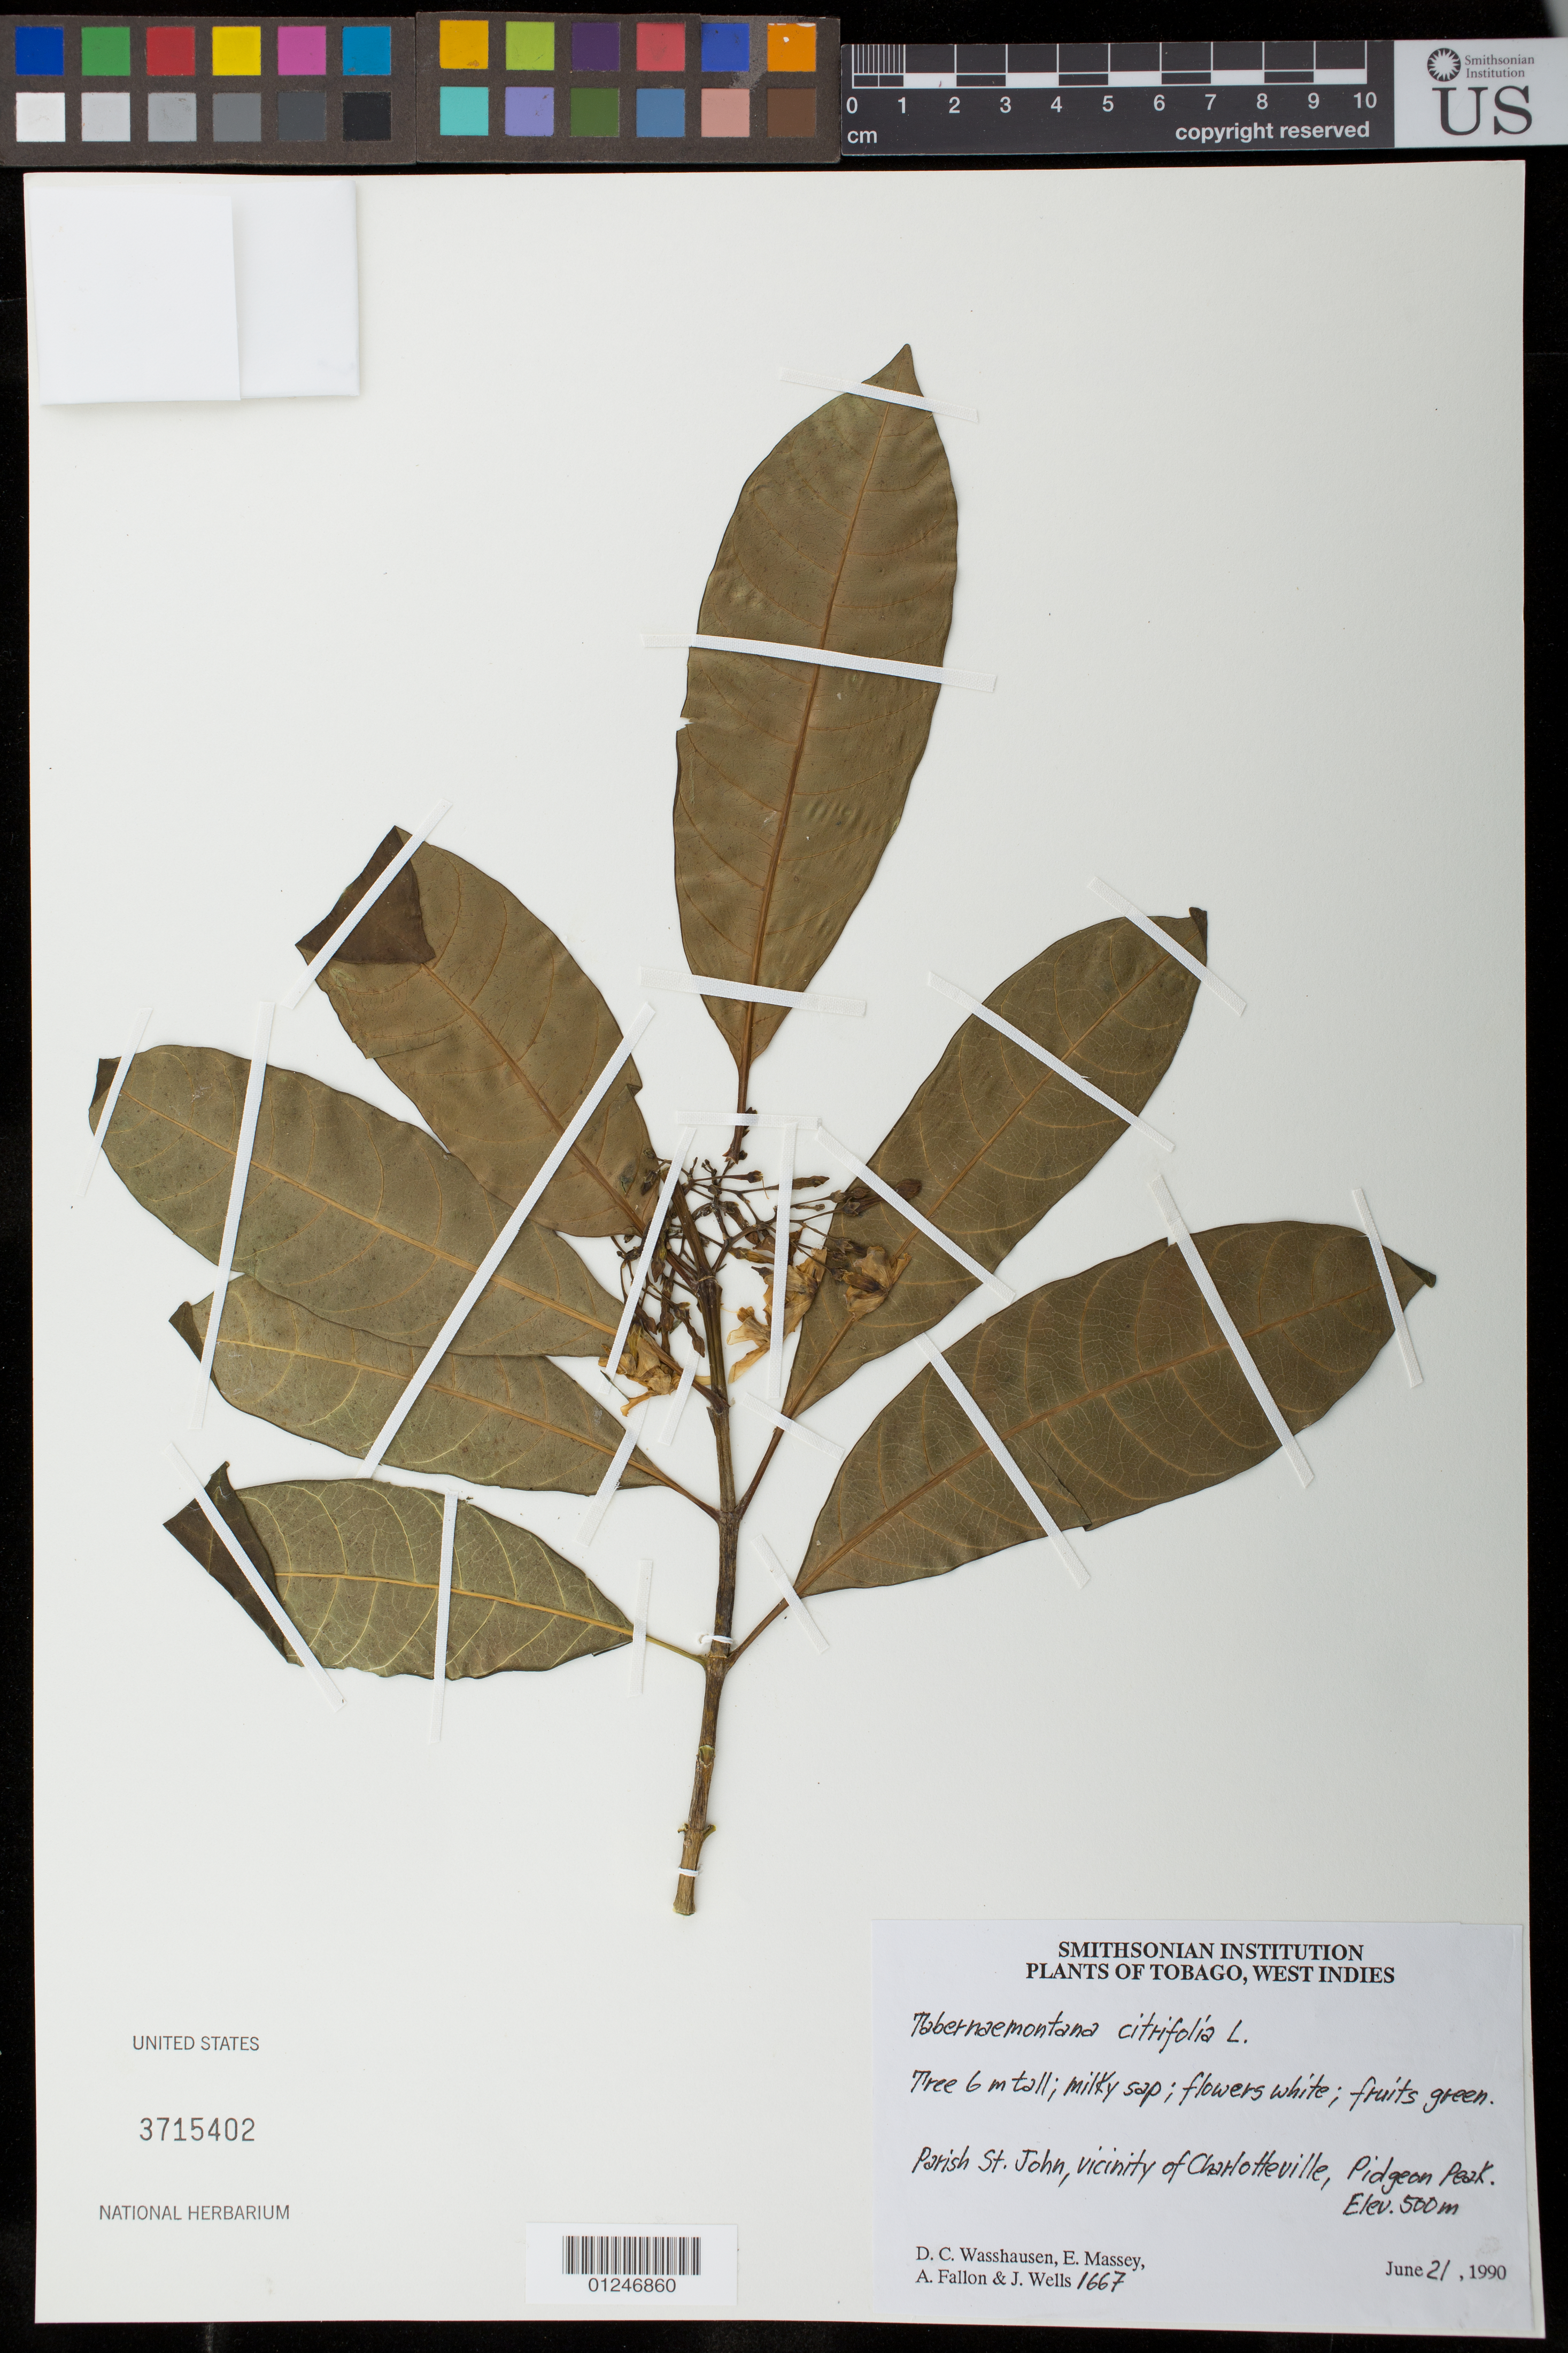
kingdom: Plantae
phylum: Tracheophyta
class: Magnoliopsida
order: Gentianales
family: Apocynaceae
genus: Tabernaemontana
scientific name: Tabernaemontana citrifolia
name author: L.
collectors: D. C. Wasshausen, E. Massey, A. Fallon & J. Wells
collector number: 1667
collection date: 1990-06-21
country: Trinidad and Tobago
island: Tobago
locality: St. John Parrish; vicinity of Charlotteville, Pidgeon Peak.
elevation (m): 500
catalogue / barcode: US 3715402